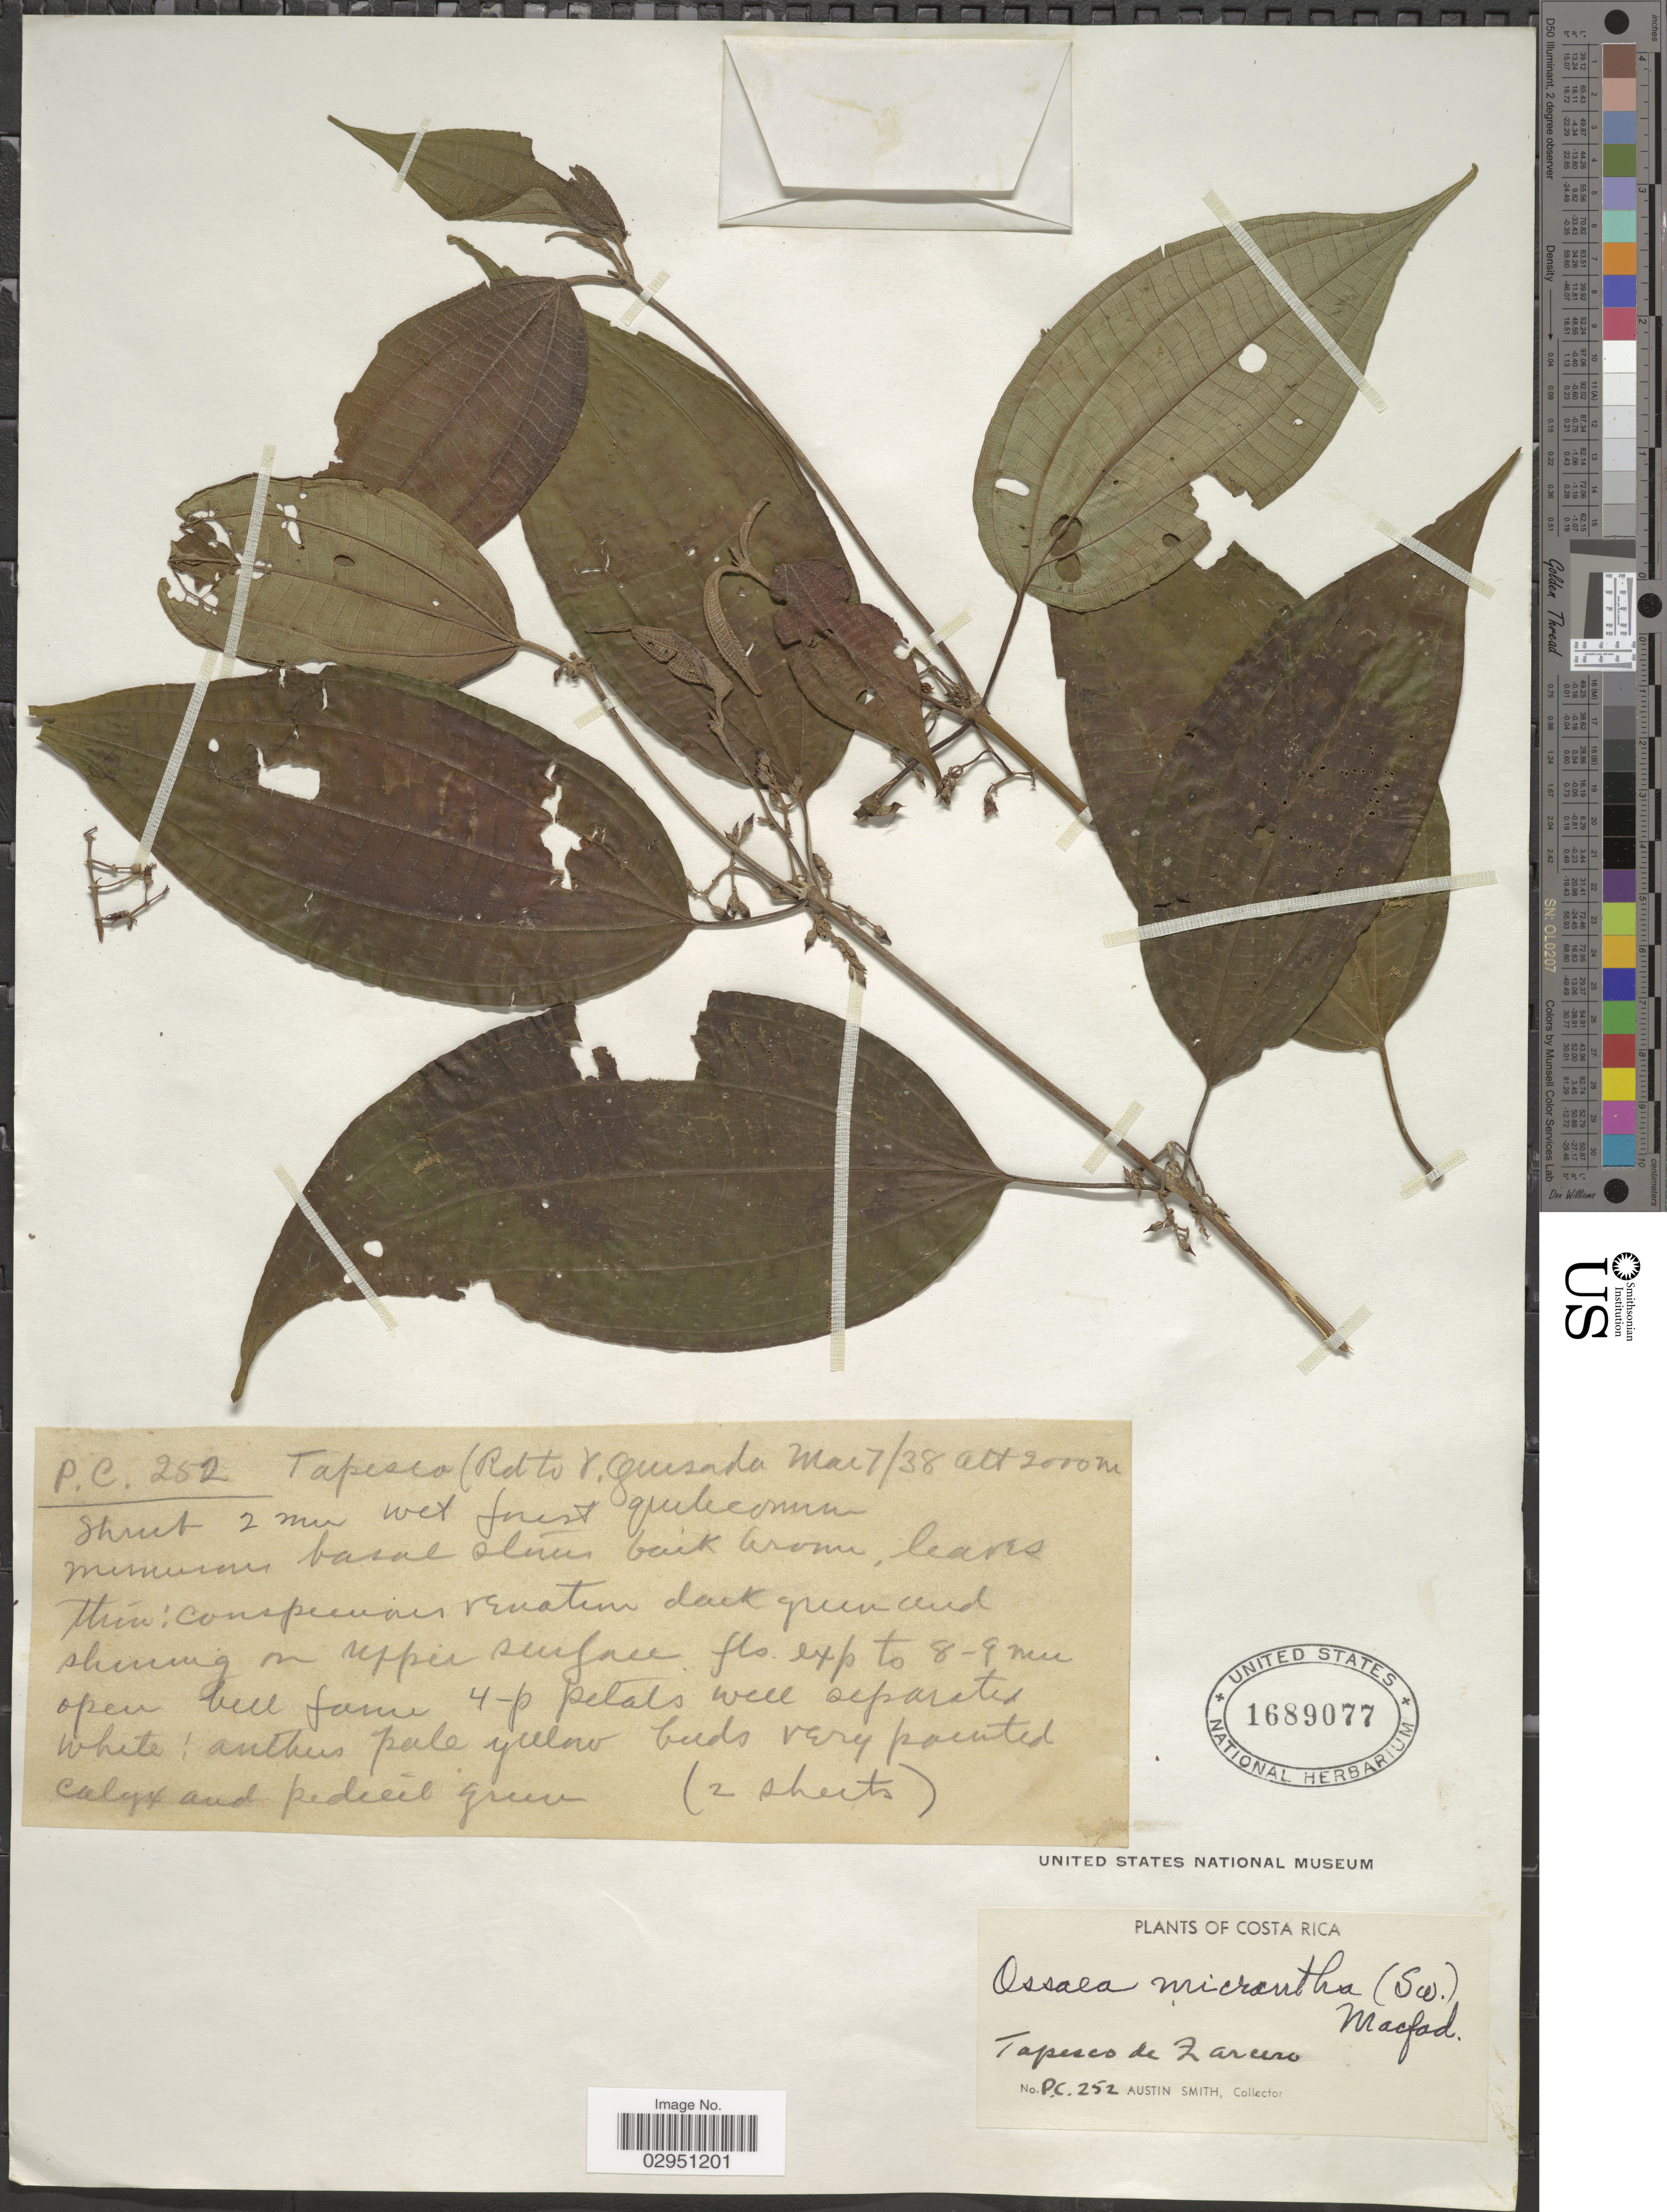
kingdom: Plantae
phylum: Tracheophyta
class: Magnoliopsida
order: Myrtales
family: Melastomataceae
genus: Ossaea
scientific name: Ossaea micrantha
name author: (Sw.) Macfad. ex Cogn.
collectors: Aust P. Smith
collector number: P.C.252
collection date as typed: Transcribed d/m/y: 7/3/38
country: Costa Rica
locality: Tapesco de Zarcero. (Rd to r. Quesada.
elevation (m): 2000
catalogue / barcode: US 1689077